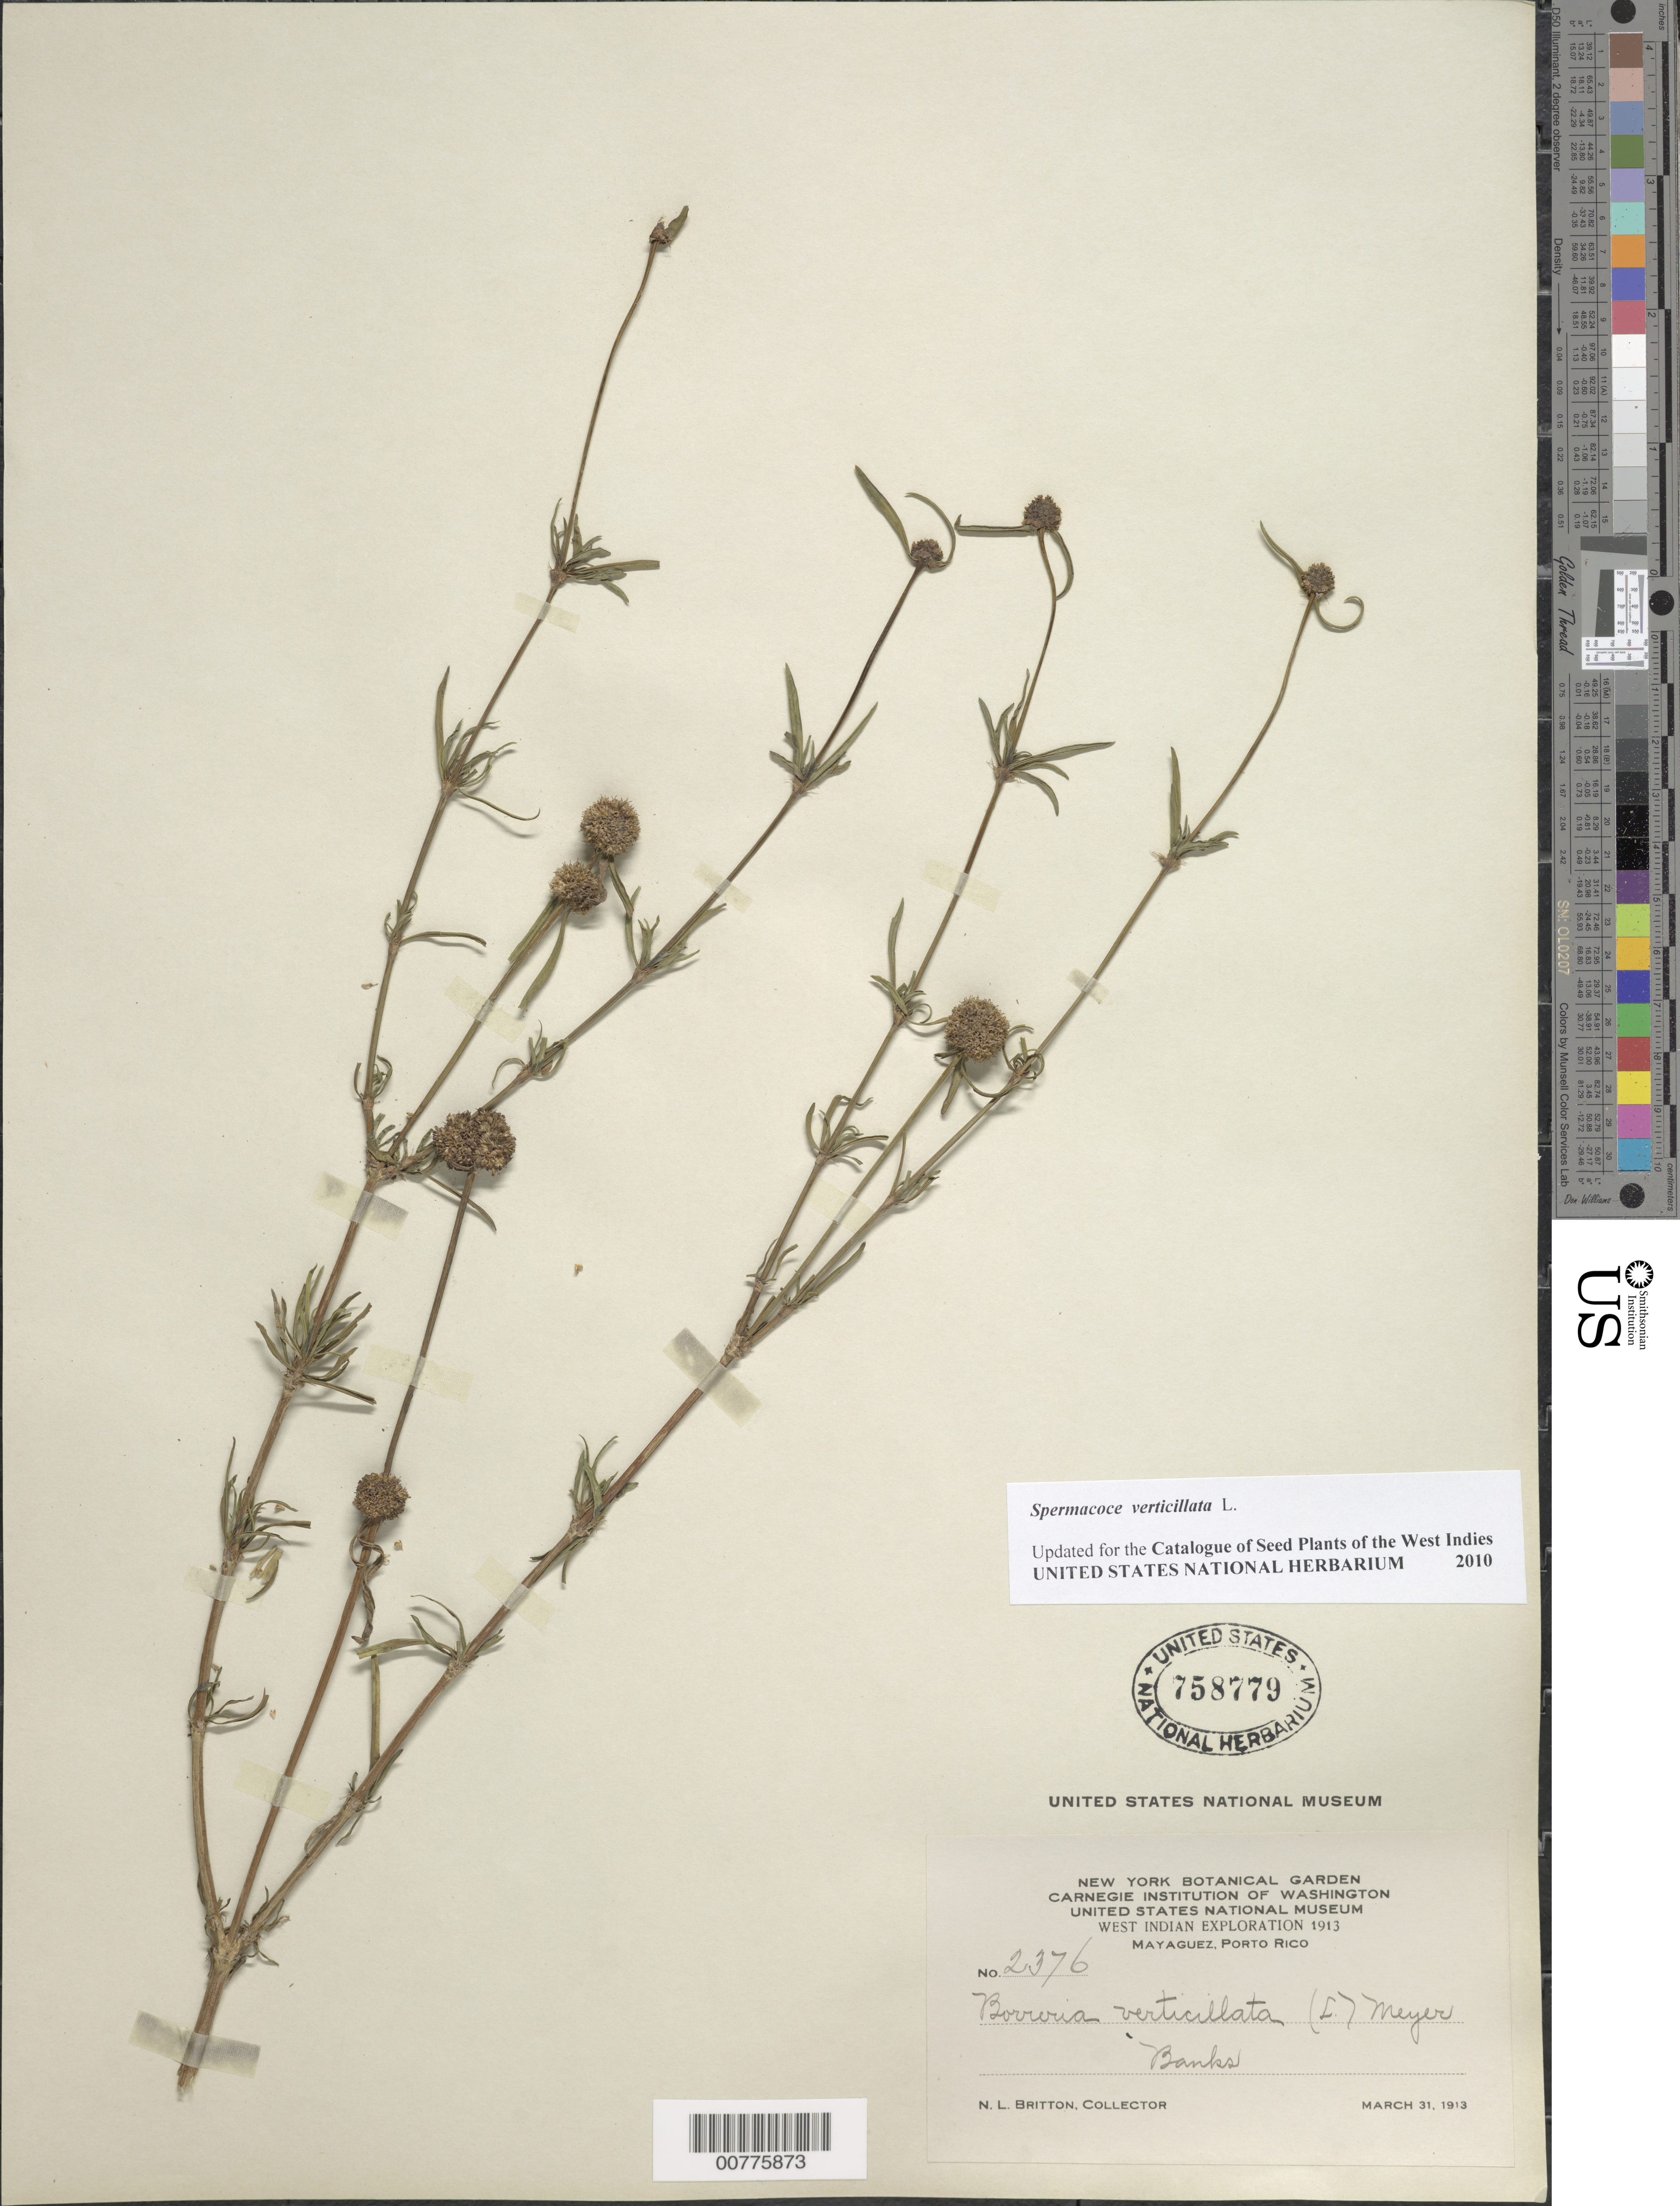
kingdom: Plantae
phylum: Tracheophyta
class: Magnoliopsida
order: Gentianales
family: Rubiaceae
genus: Spermacoce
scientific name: Spermacoce verticillata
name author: L.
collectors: N. Britton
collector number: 2376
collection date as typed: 31 Mar 1913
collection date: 1913-03-31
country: Puerto Rico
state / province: Mayagüez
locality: Mayagüez, banks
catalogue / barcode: US 758779